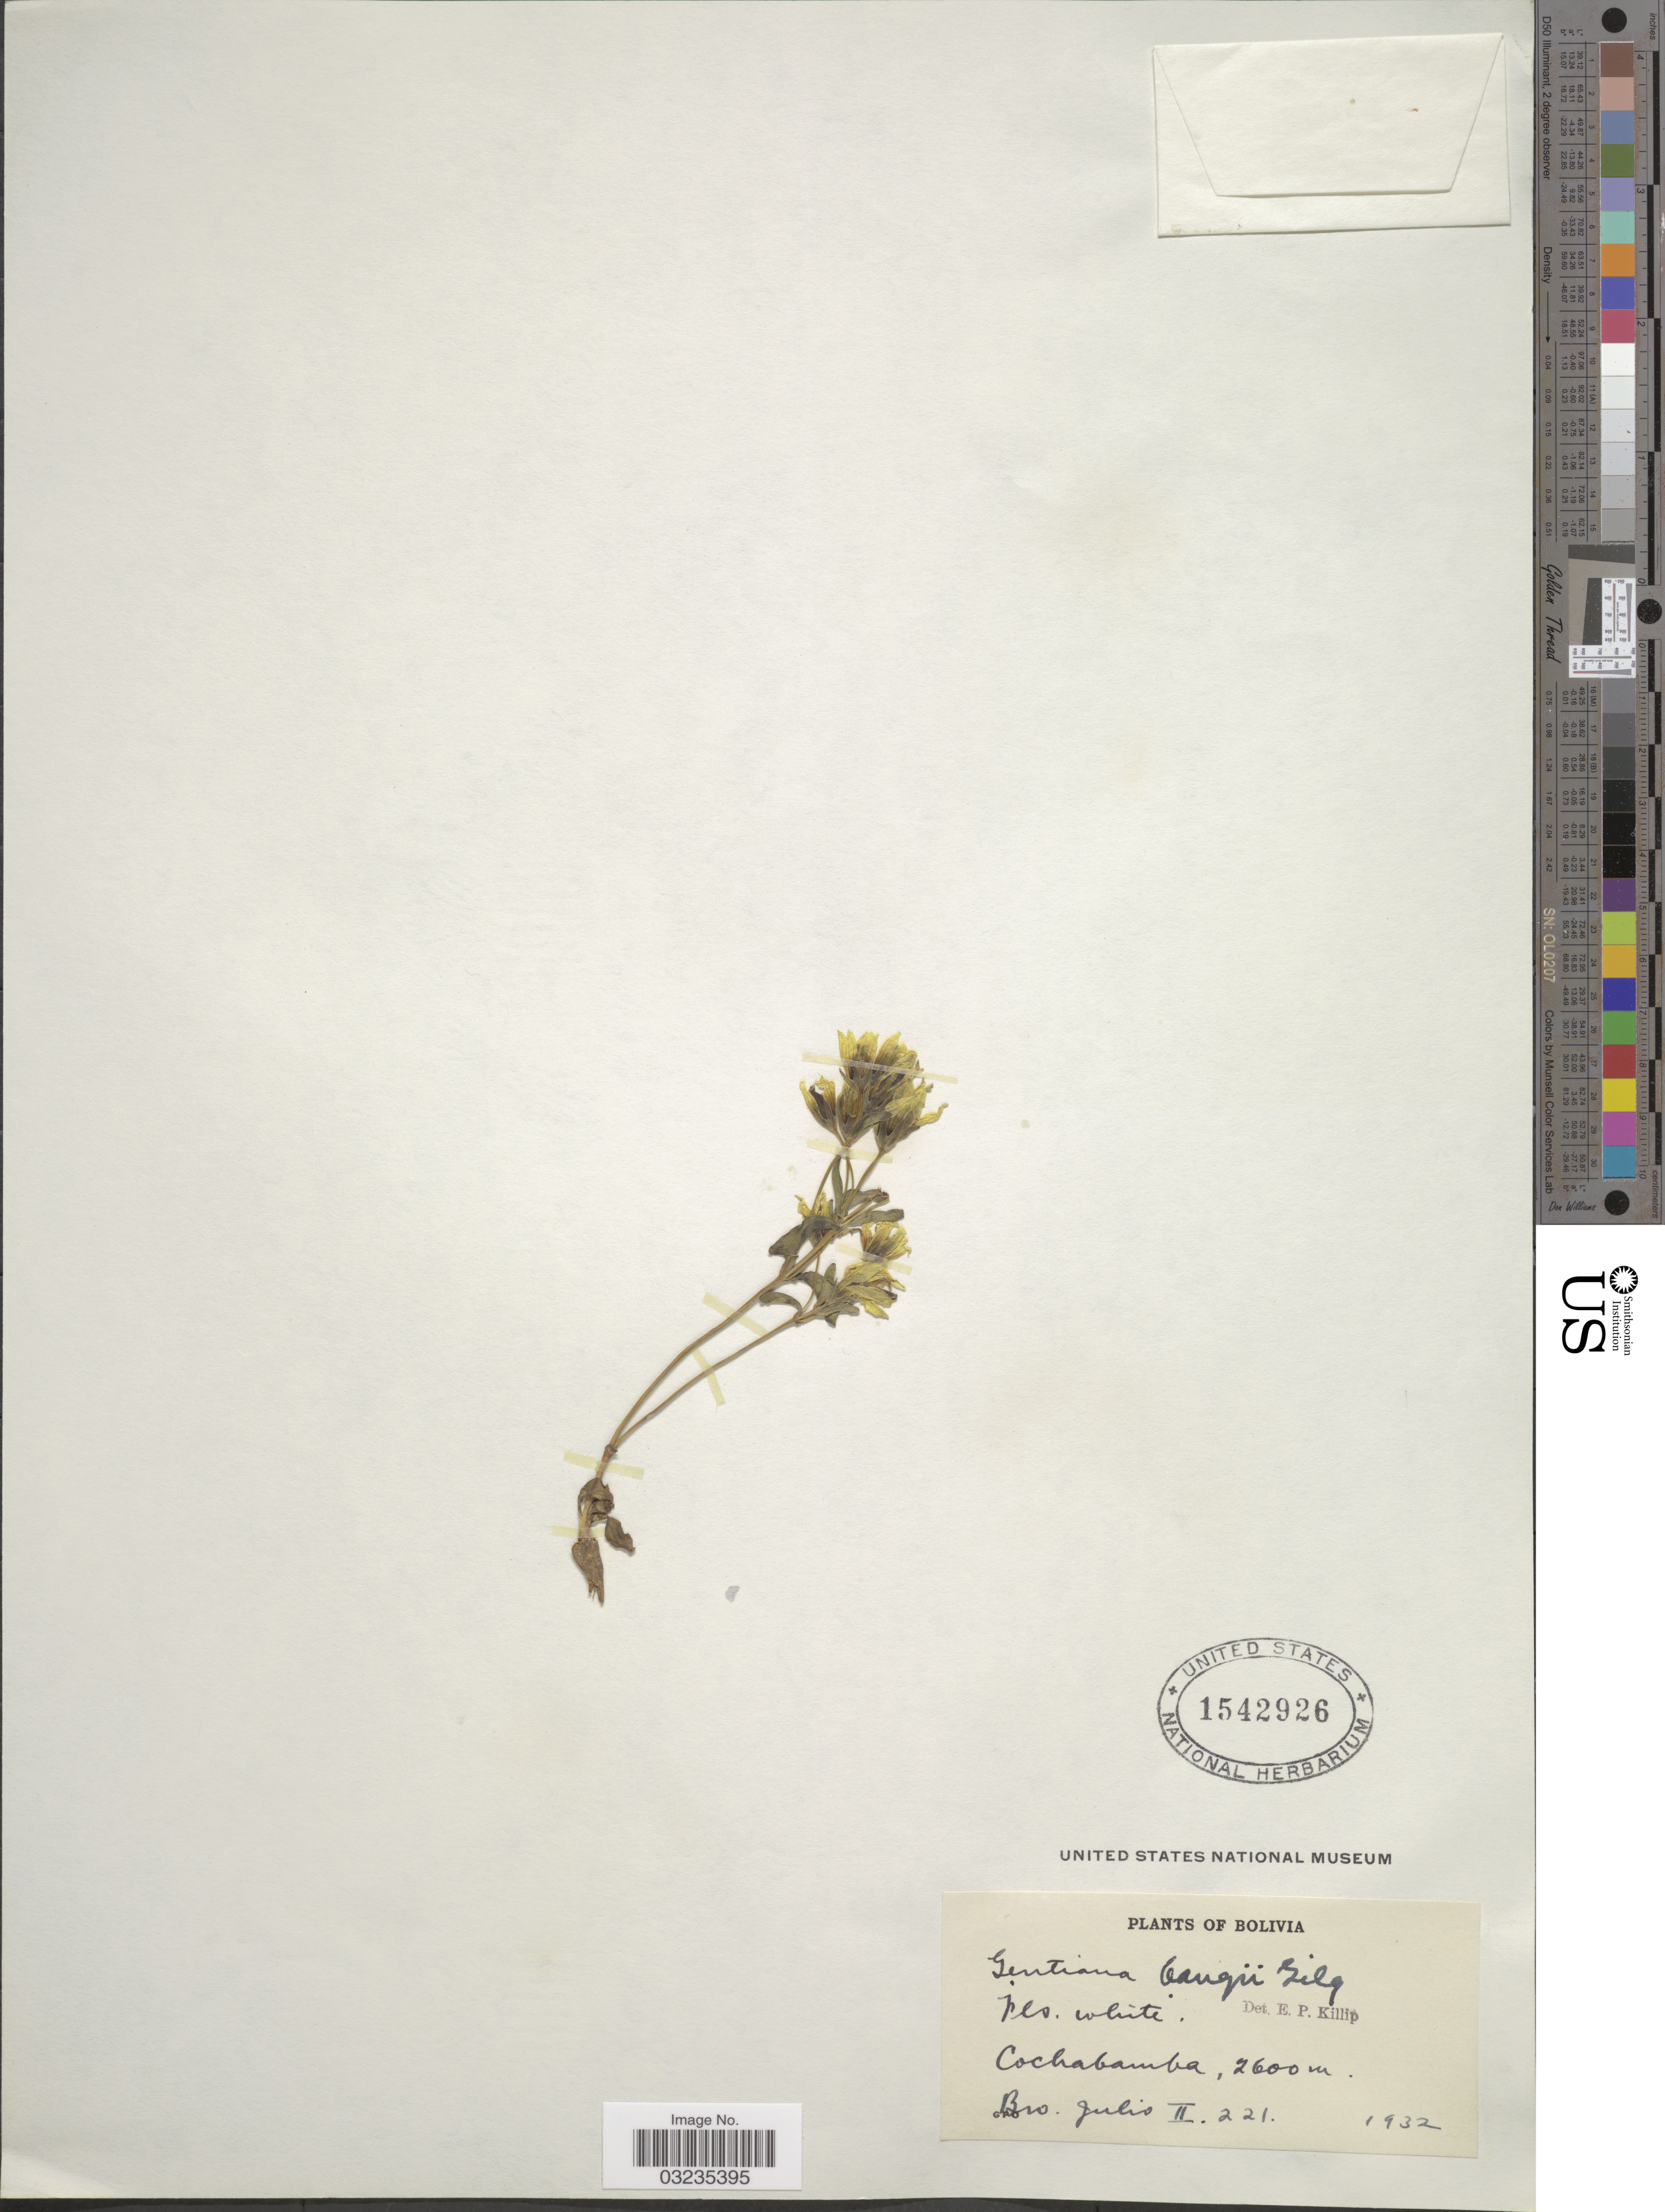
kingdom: Plantae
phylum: Tracheophyta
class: Magnoliopsida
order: Gentianales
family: Gentianaceae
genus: Gentiana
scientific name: Gentiana bangii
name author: Gilg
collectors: Bro. Julio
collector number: II221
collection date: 1932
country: Bolivia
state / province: Cochabamba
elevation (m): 2600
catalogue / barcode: US 1542926